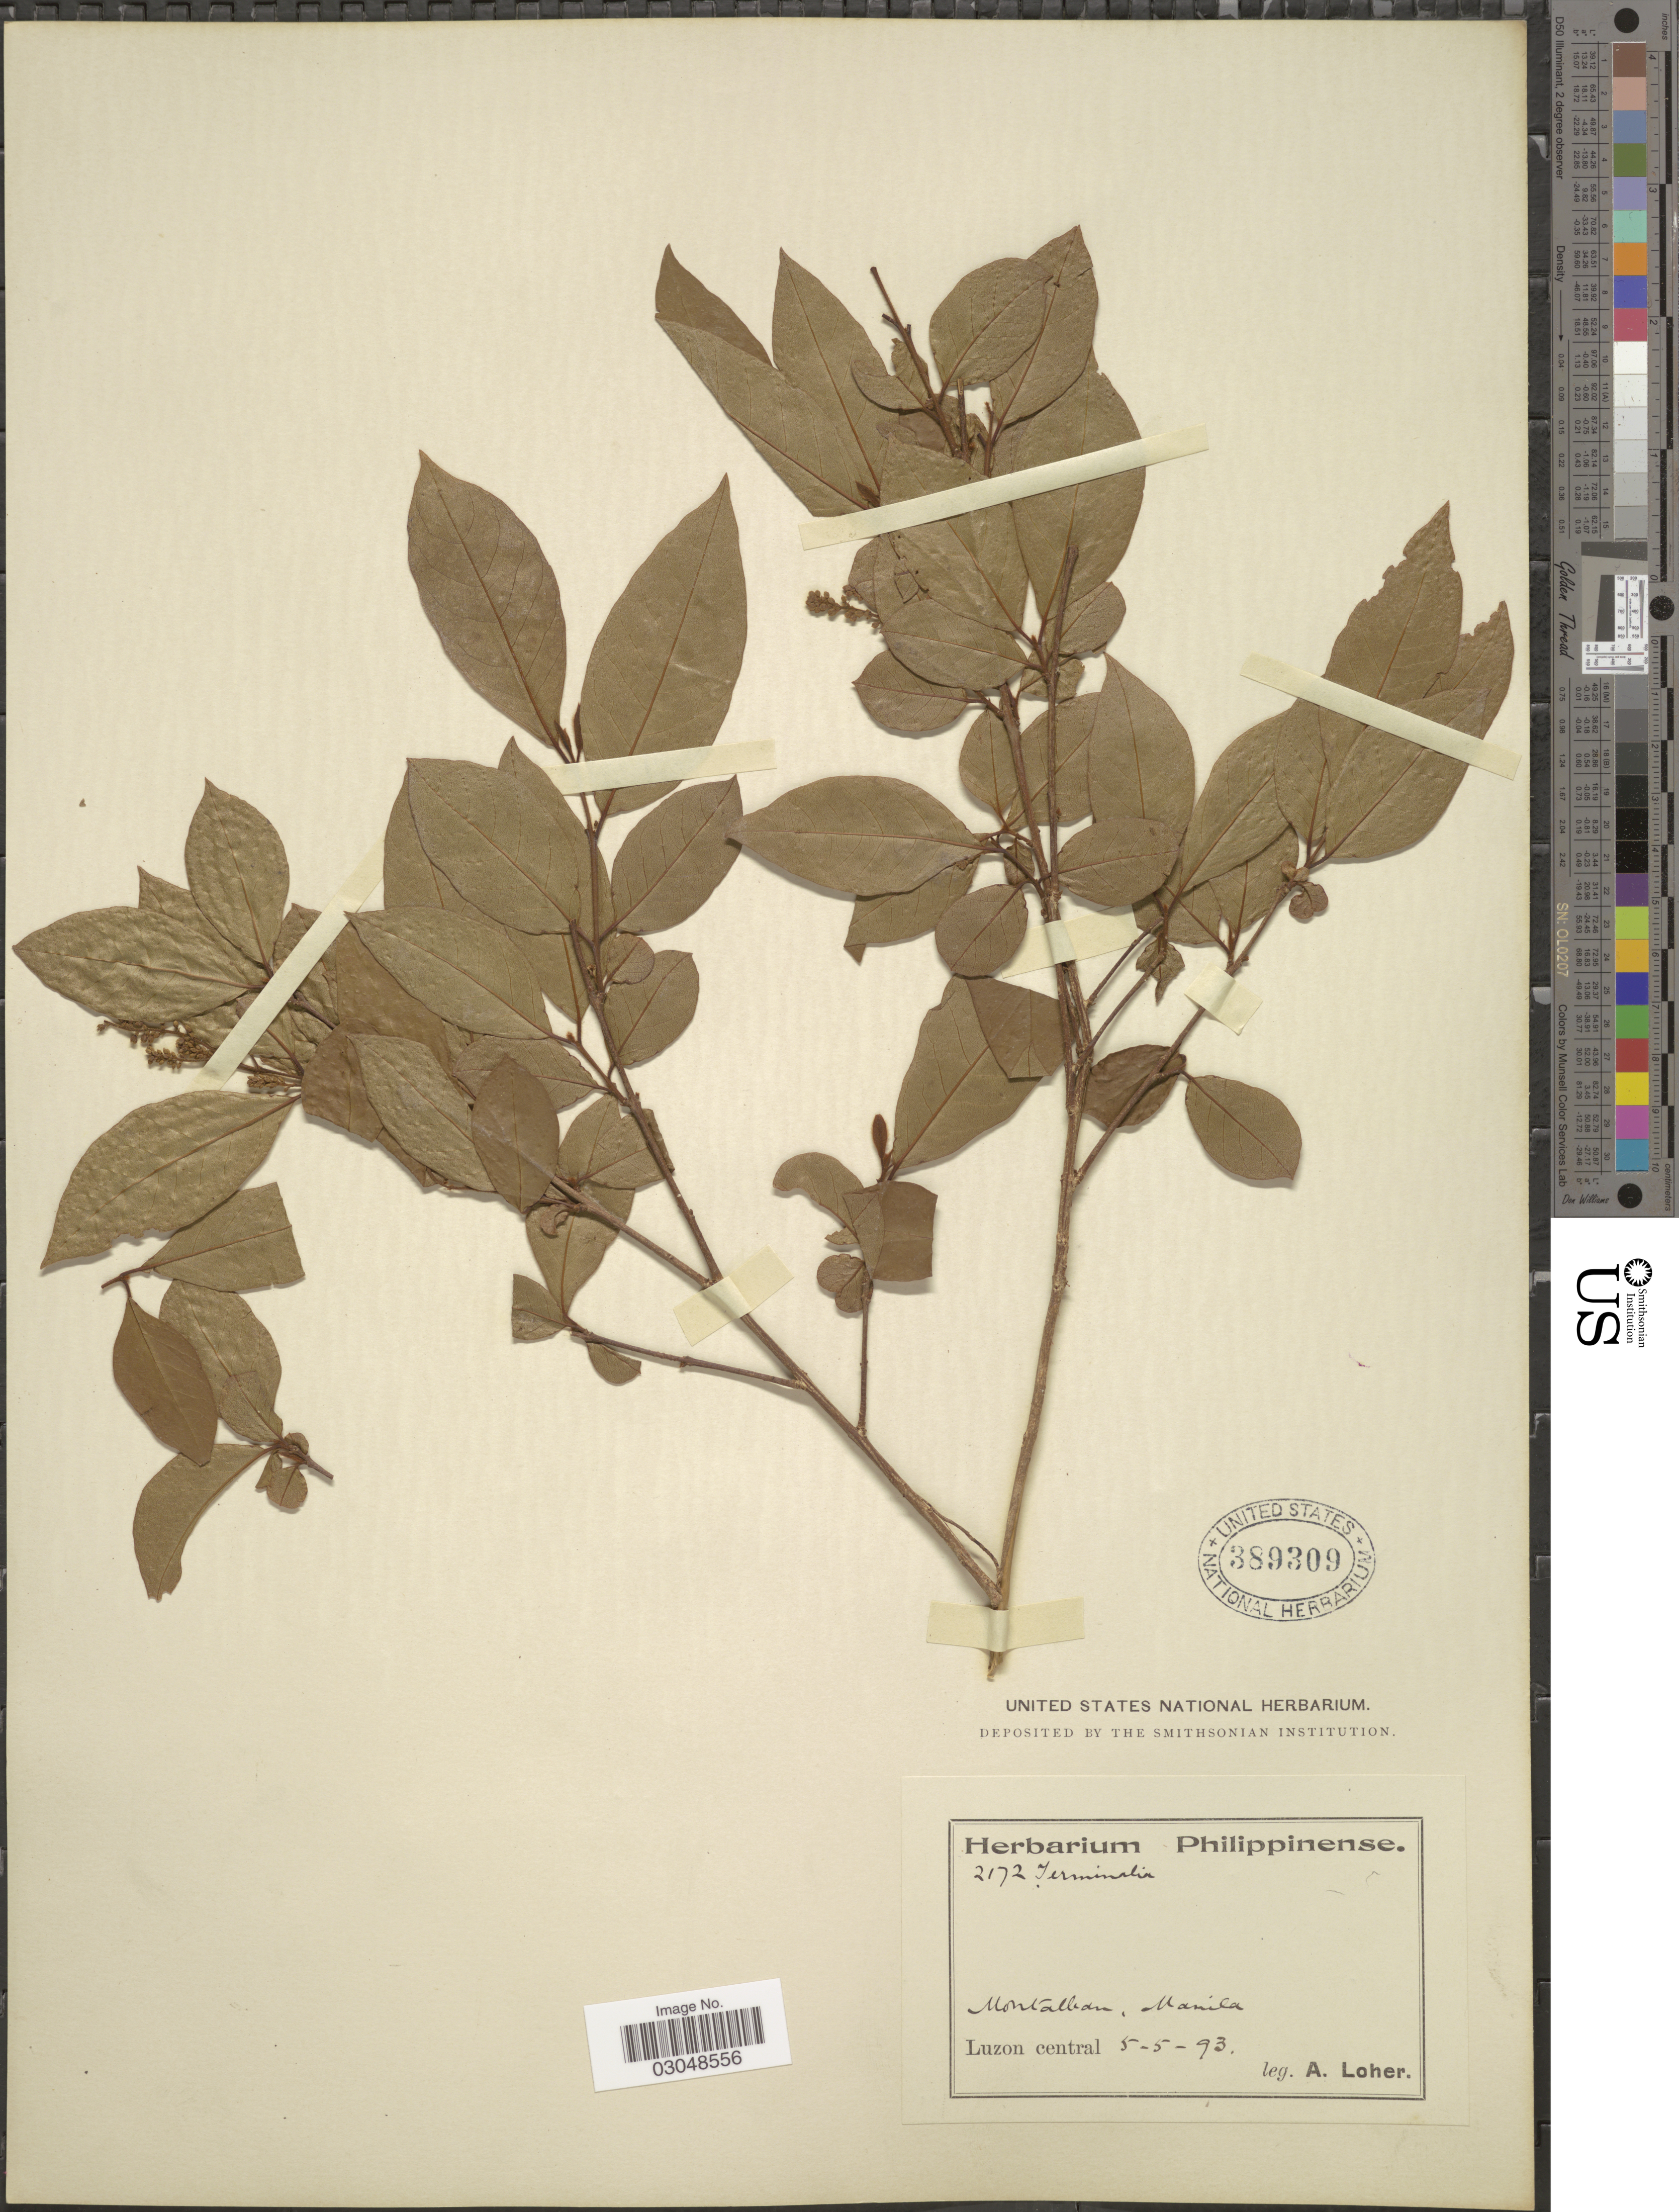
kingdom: Plantae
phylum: Tracheophyta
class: Magnoliopsida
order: Myrtales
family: Combretaceae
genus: Terminalia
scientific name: Terminalia polyantha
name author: C. Presl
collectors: A. Loher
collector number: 2172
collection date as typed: Transcribed d/m/y: 5/5/93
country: Philippines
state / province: Central Luzon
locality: Montalban, Manila, Luzon central.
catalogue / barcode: US 389309